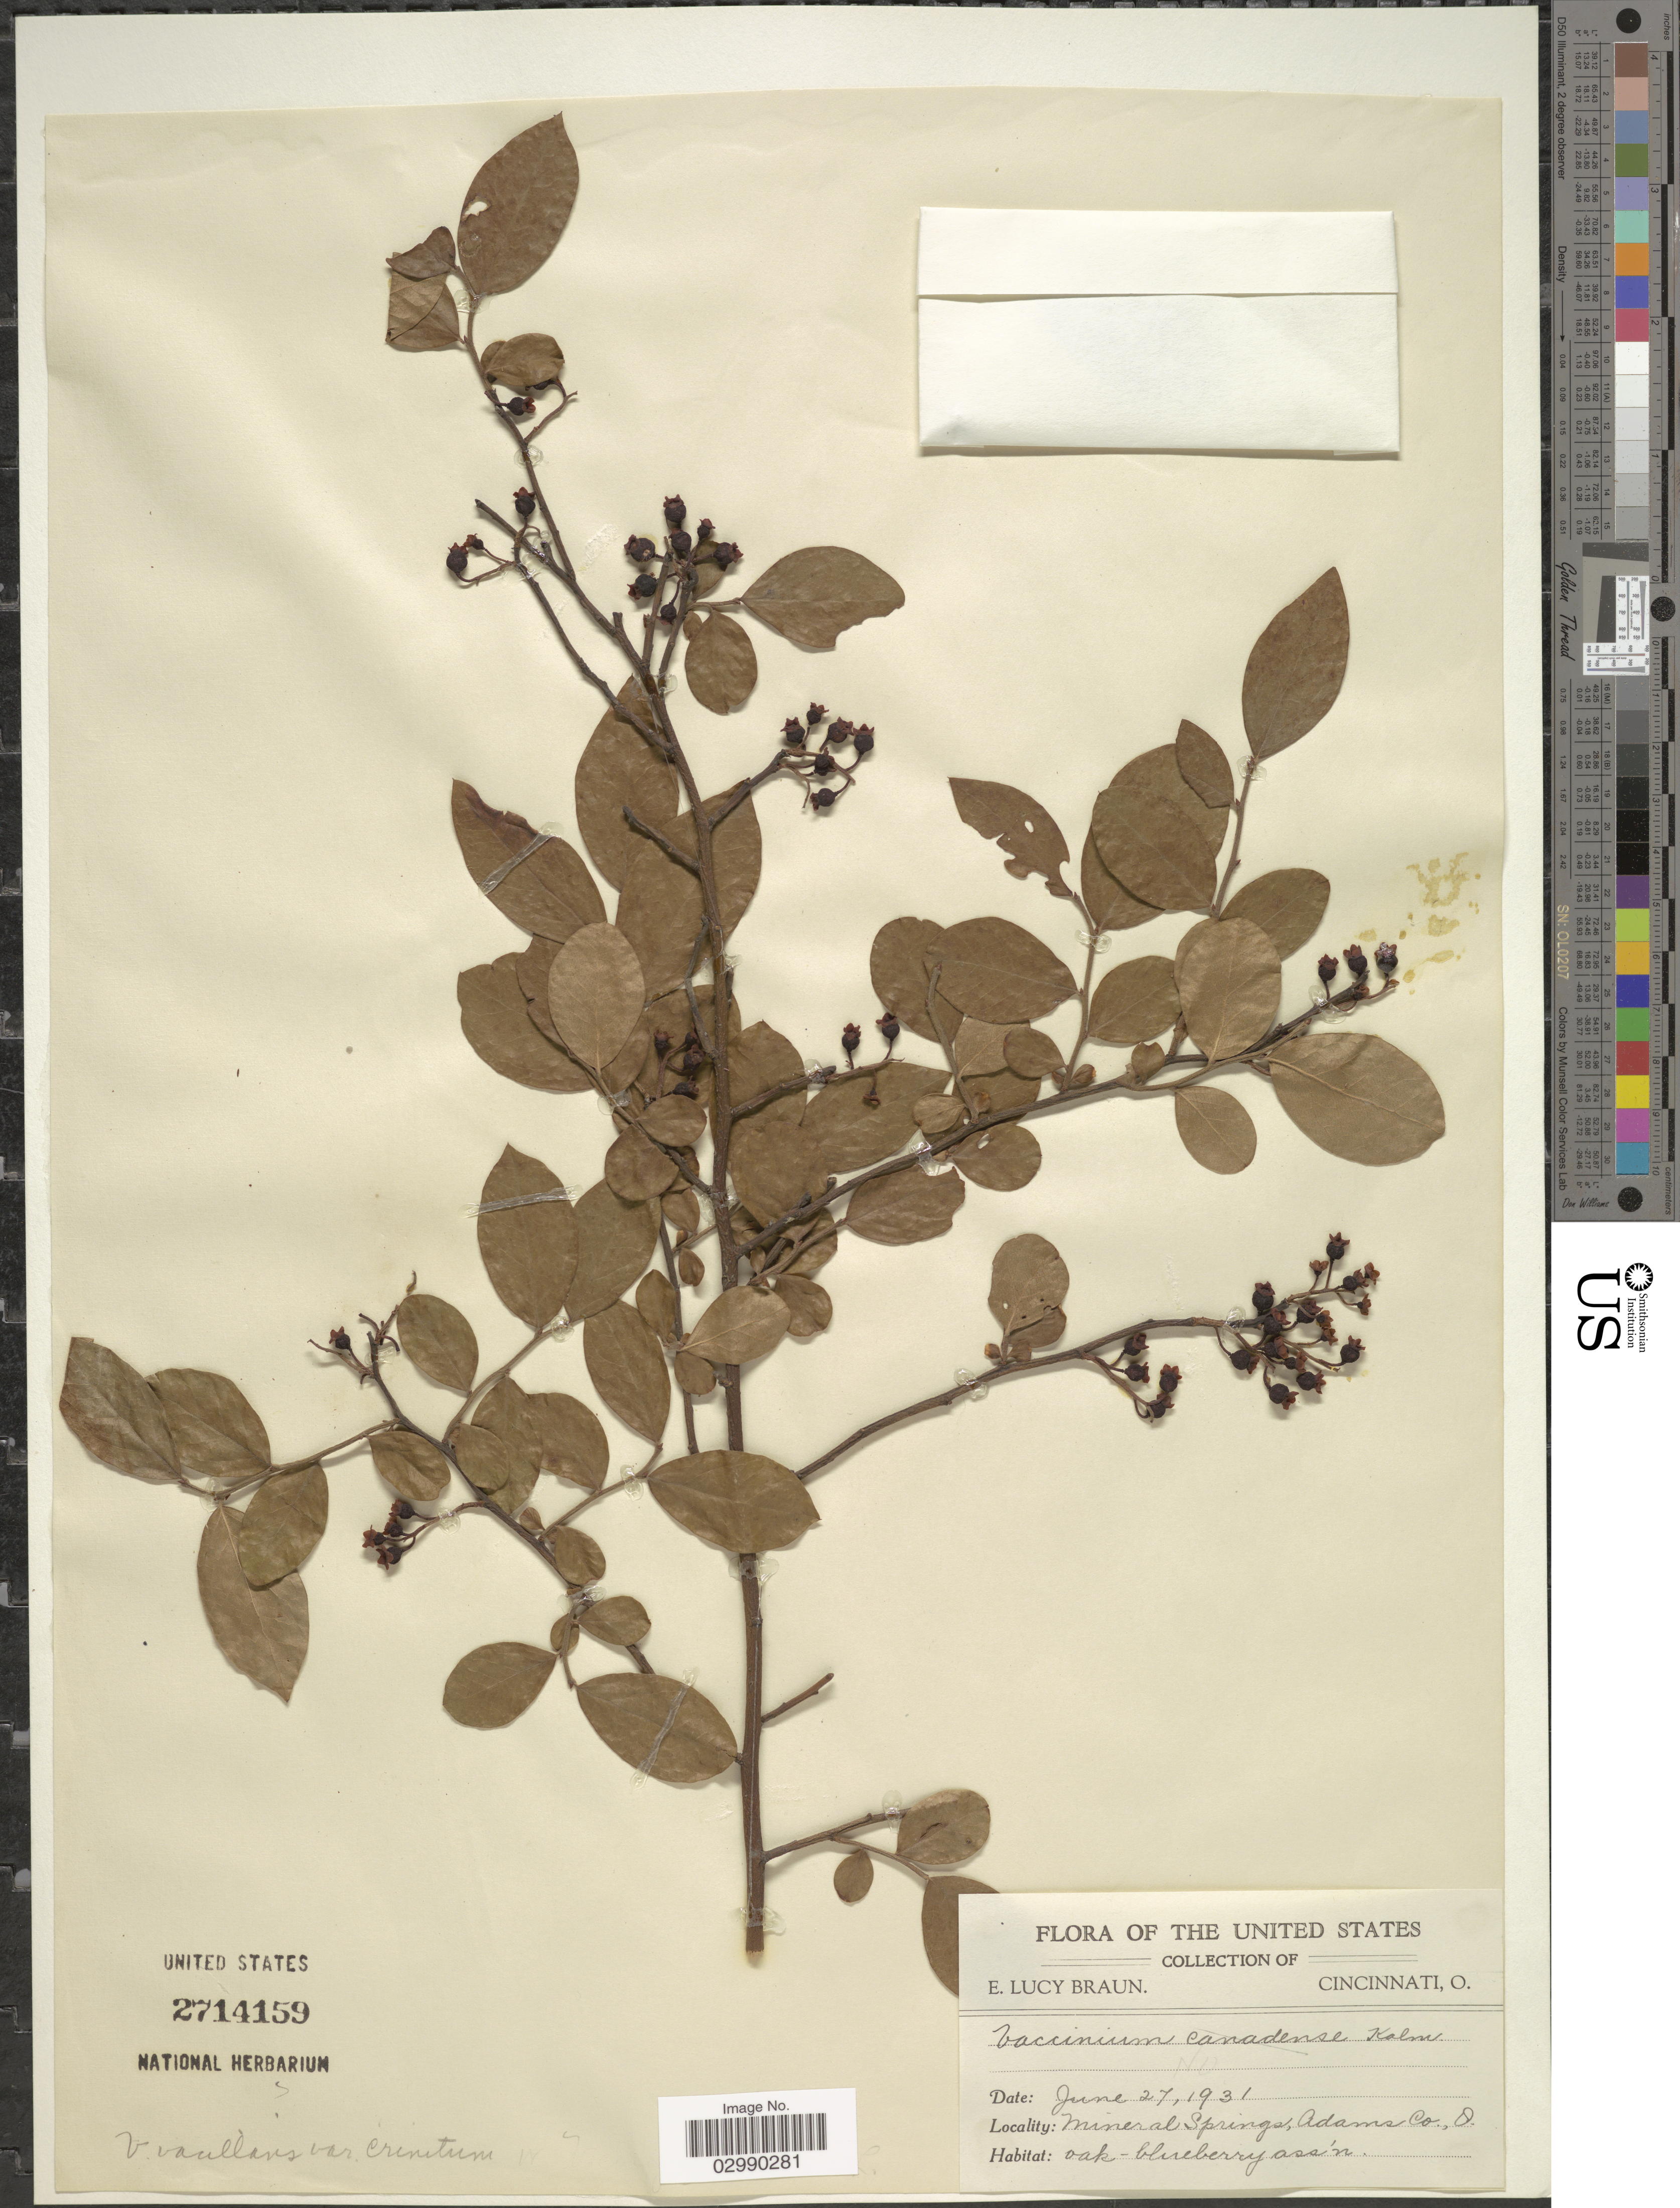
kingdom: Plantae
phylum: Tracheophyta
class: Magnoliopsida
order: Ericales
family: Ericaceae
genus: Vaccinium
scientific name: Vaccinium vacillans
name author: Kalm ex Torr.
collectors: E. L. Braun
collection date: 1931-06-27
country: United States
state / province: Ohio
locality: Mineral Springs, Adams Co.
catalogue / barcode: US 2714159